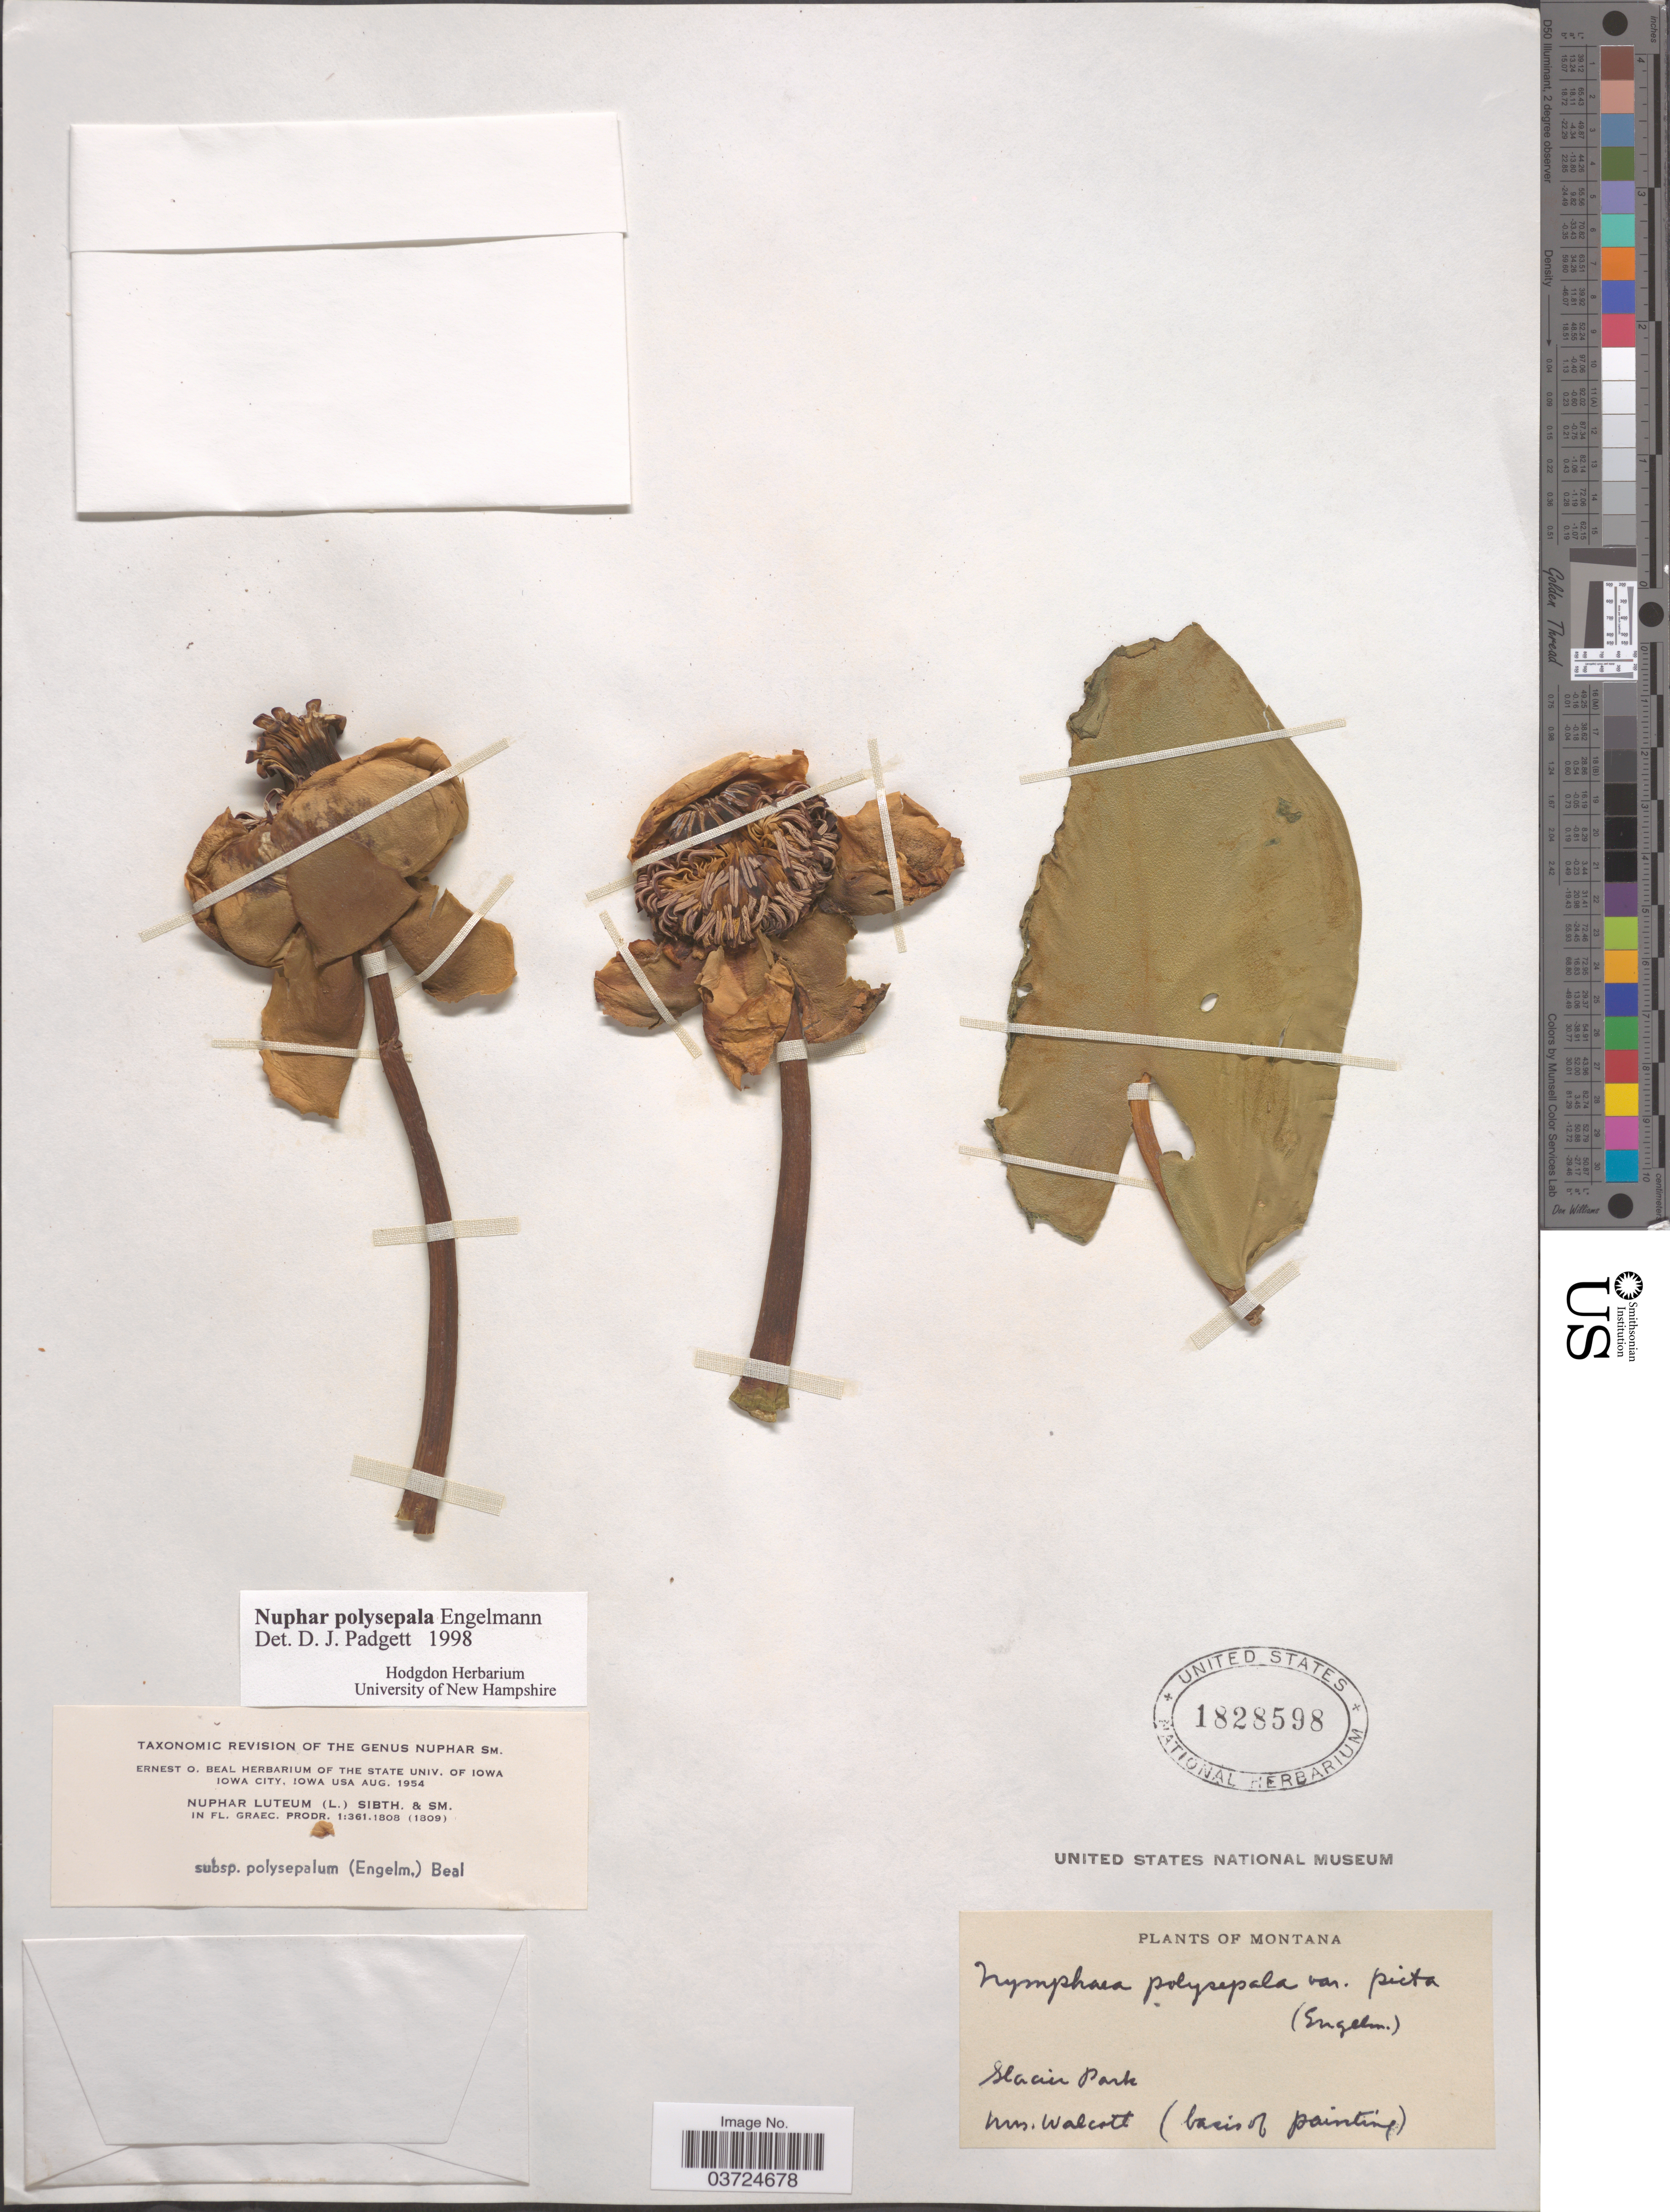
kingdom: Plantae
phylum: Tracheophyta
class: Magnoliopsida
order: Nymphaeales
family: Nymphaeaceae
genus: Nuphar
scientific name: Nuphar polysepala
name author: Englem.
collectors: Walcott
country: United States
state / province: Montana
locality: Glacier Park. (Basin of Painting).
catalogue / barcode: US 1828598